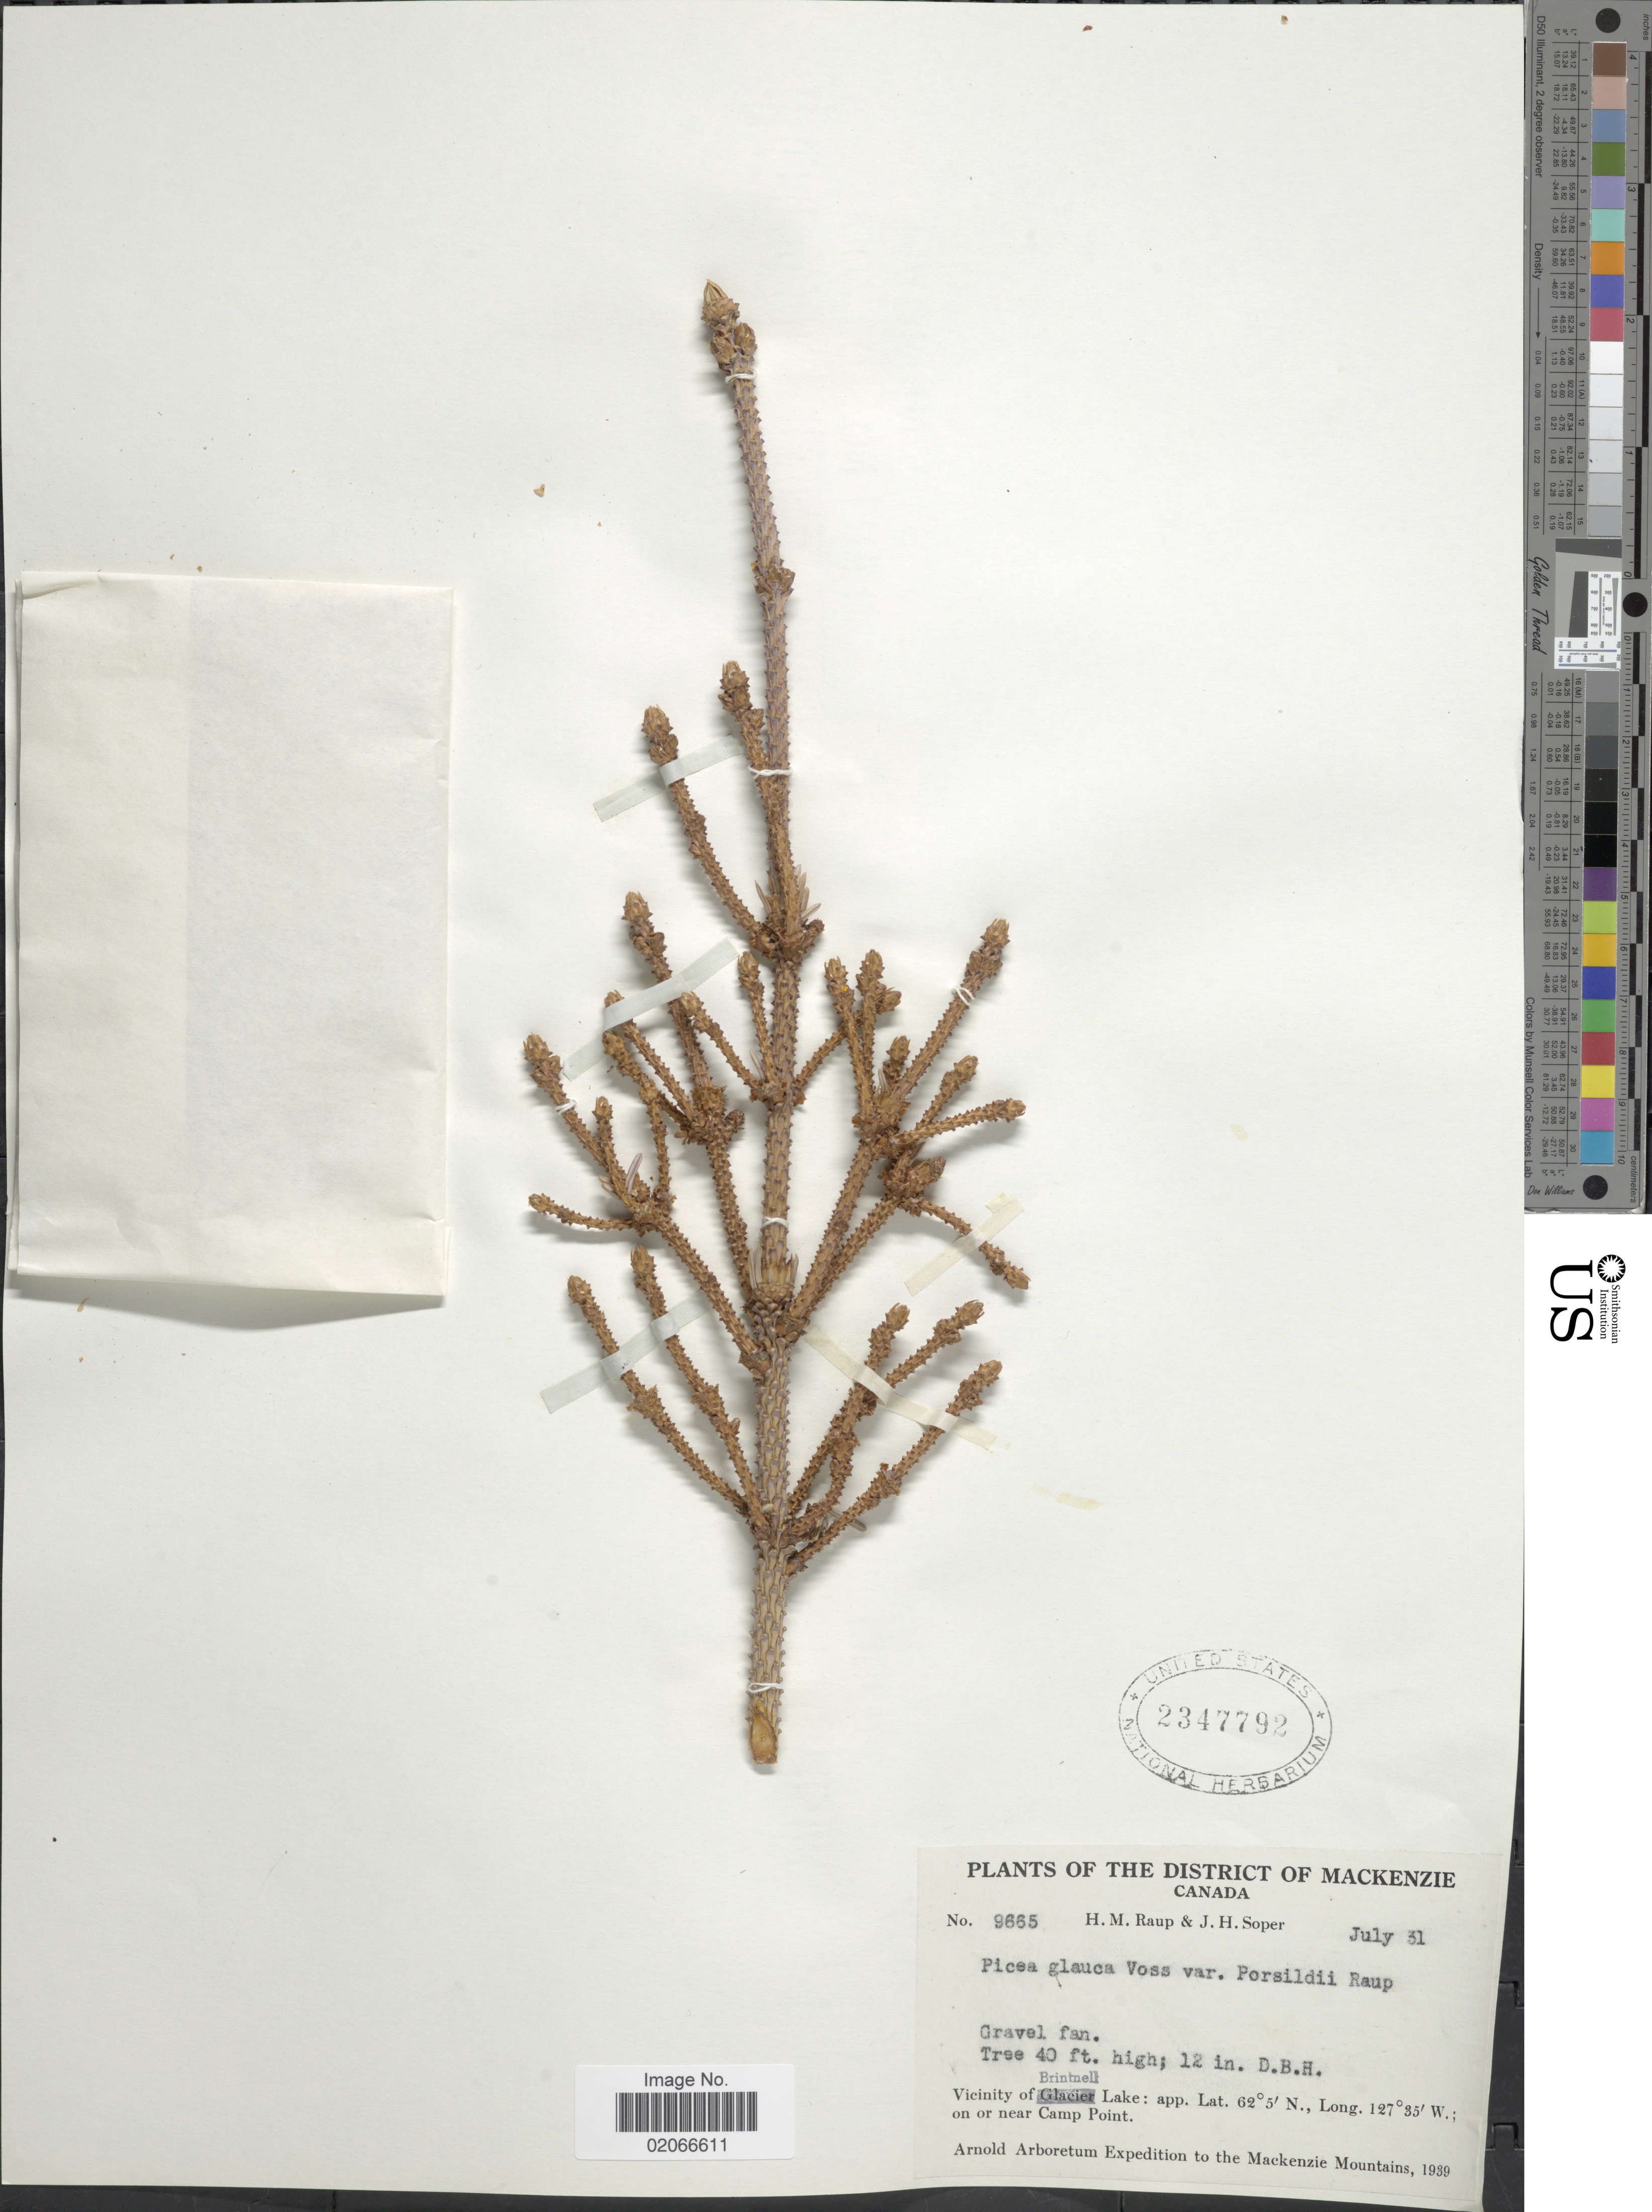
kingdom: Plantae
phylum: Tracheophyta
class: Pinopsida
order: Pinales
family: Pinaceae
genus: Picea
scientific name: Picea glauca var. porsildii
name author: Raup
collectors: H. Raup & J. H. Soper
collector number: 9665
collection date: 1939-07-31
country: Canada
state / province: Alberta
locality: District of Mackenzie, vicinity of Brintnell Lake, on or near Camp Point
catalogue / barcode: US 2347792